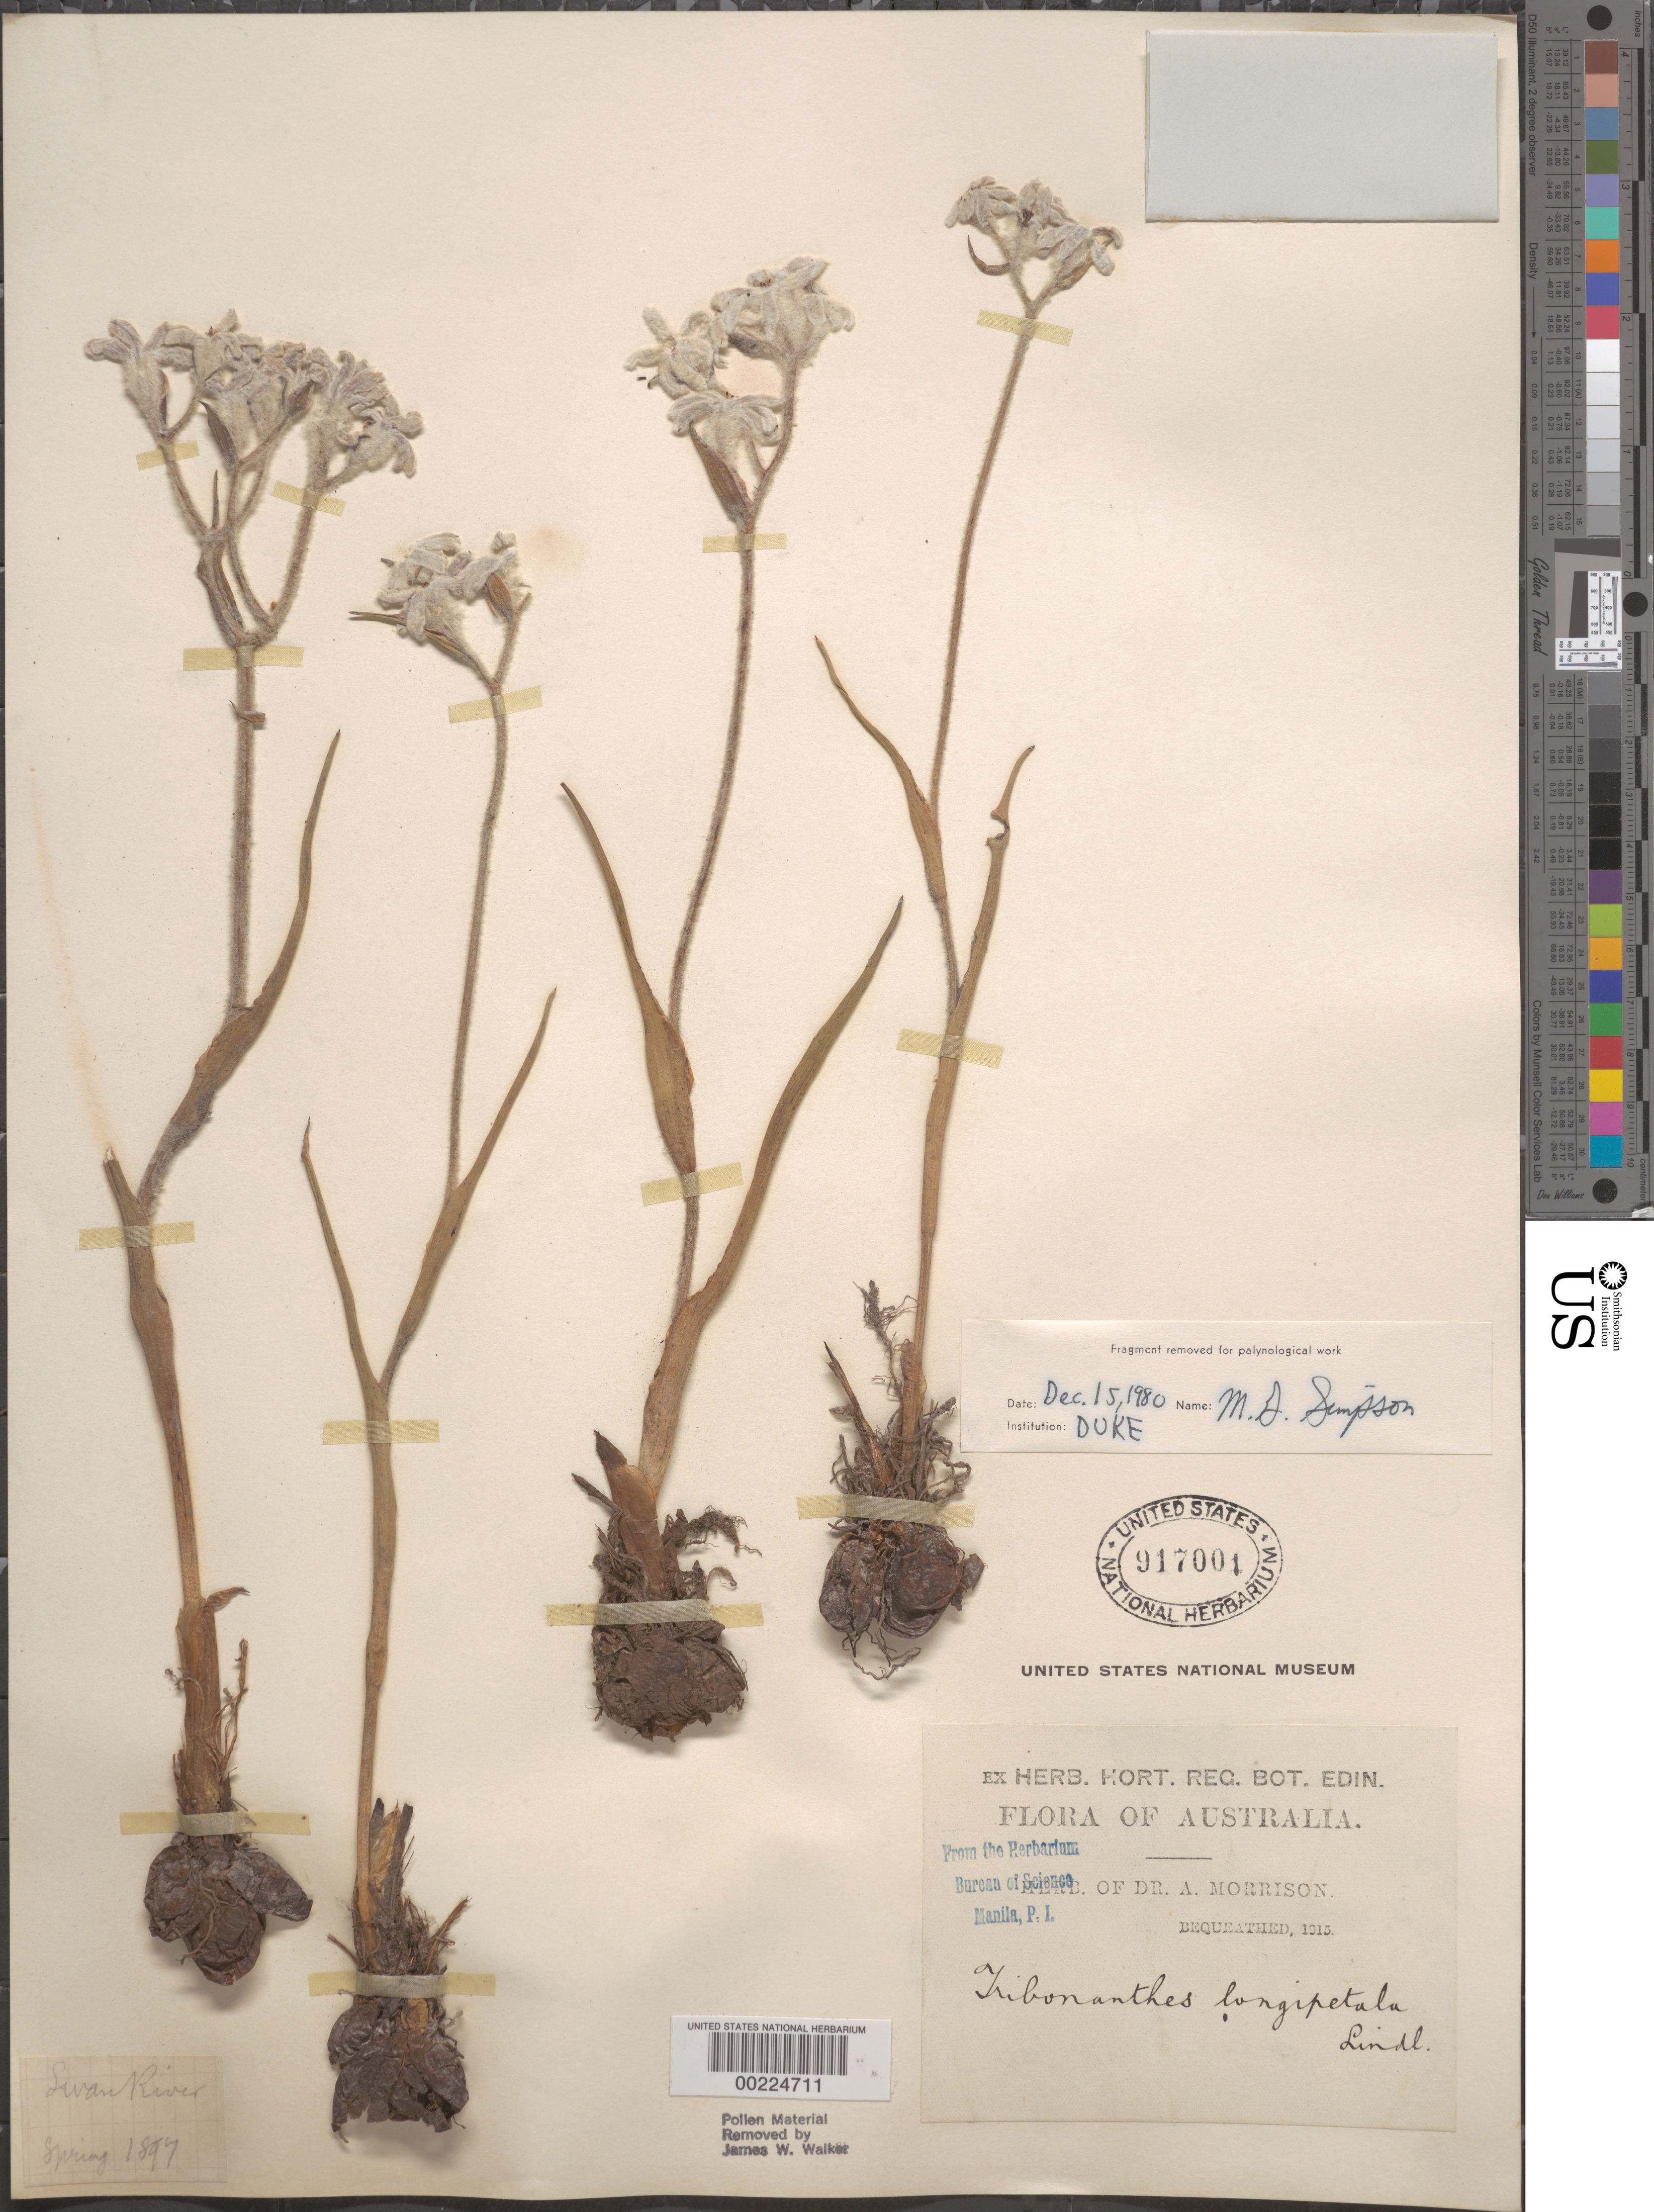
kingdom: Plantae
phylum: Tracheophyta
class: Liliopsida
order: Commelinales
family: Haemodoraceae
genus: Tribonanthes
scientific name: Tribonanthes longipetala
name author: Lindl.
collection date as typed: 21 -- 1897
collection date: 1897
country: Australia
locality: Swan river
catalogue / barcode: US 917004